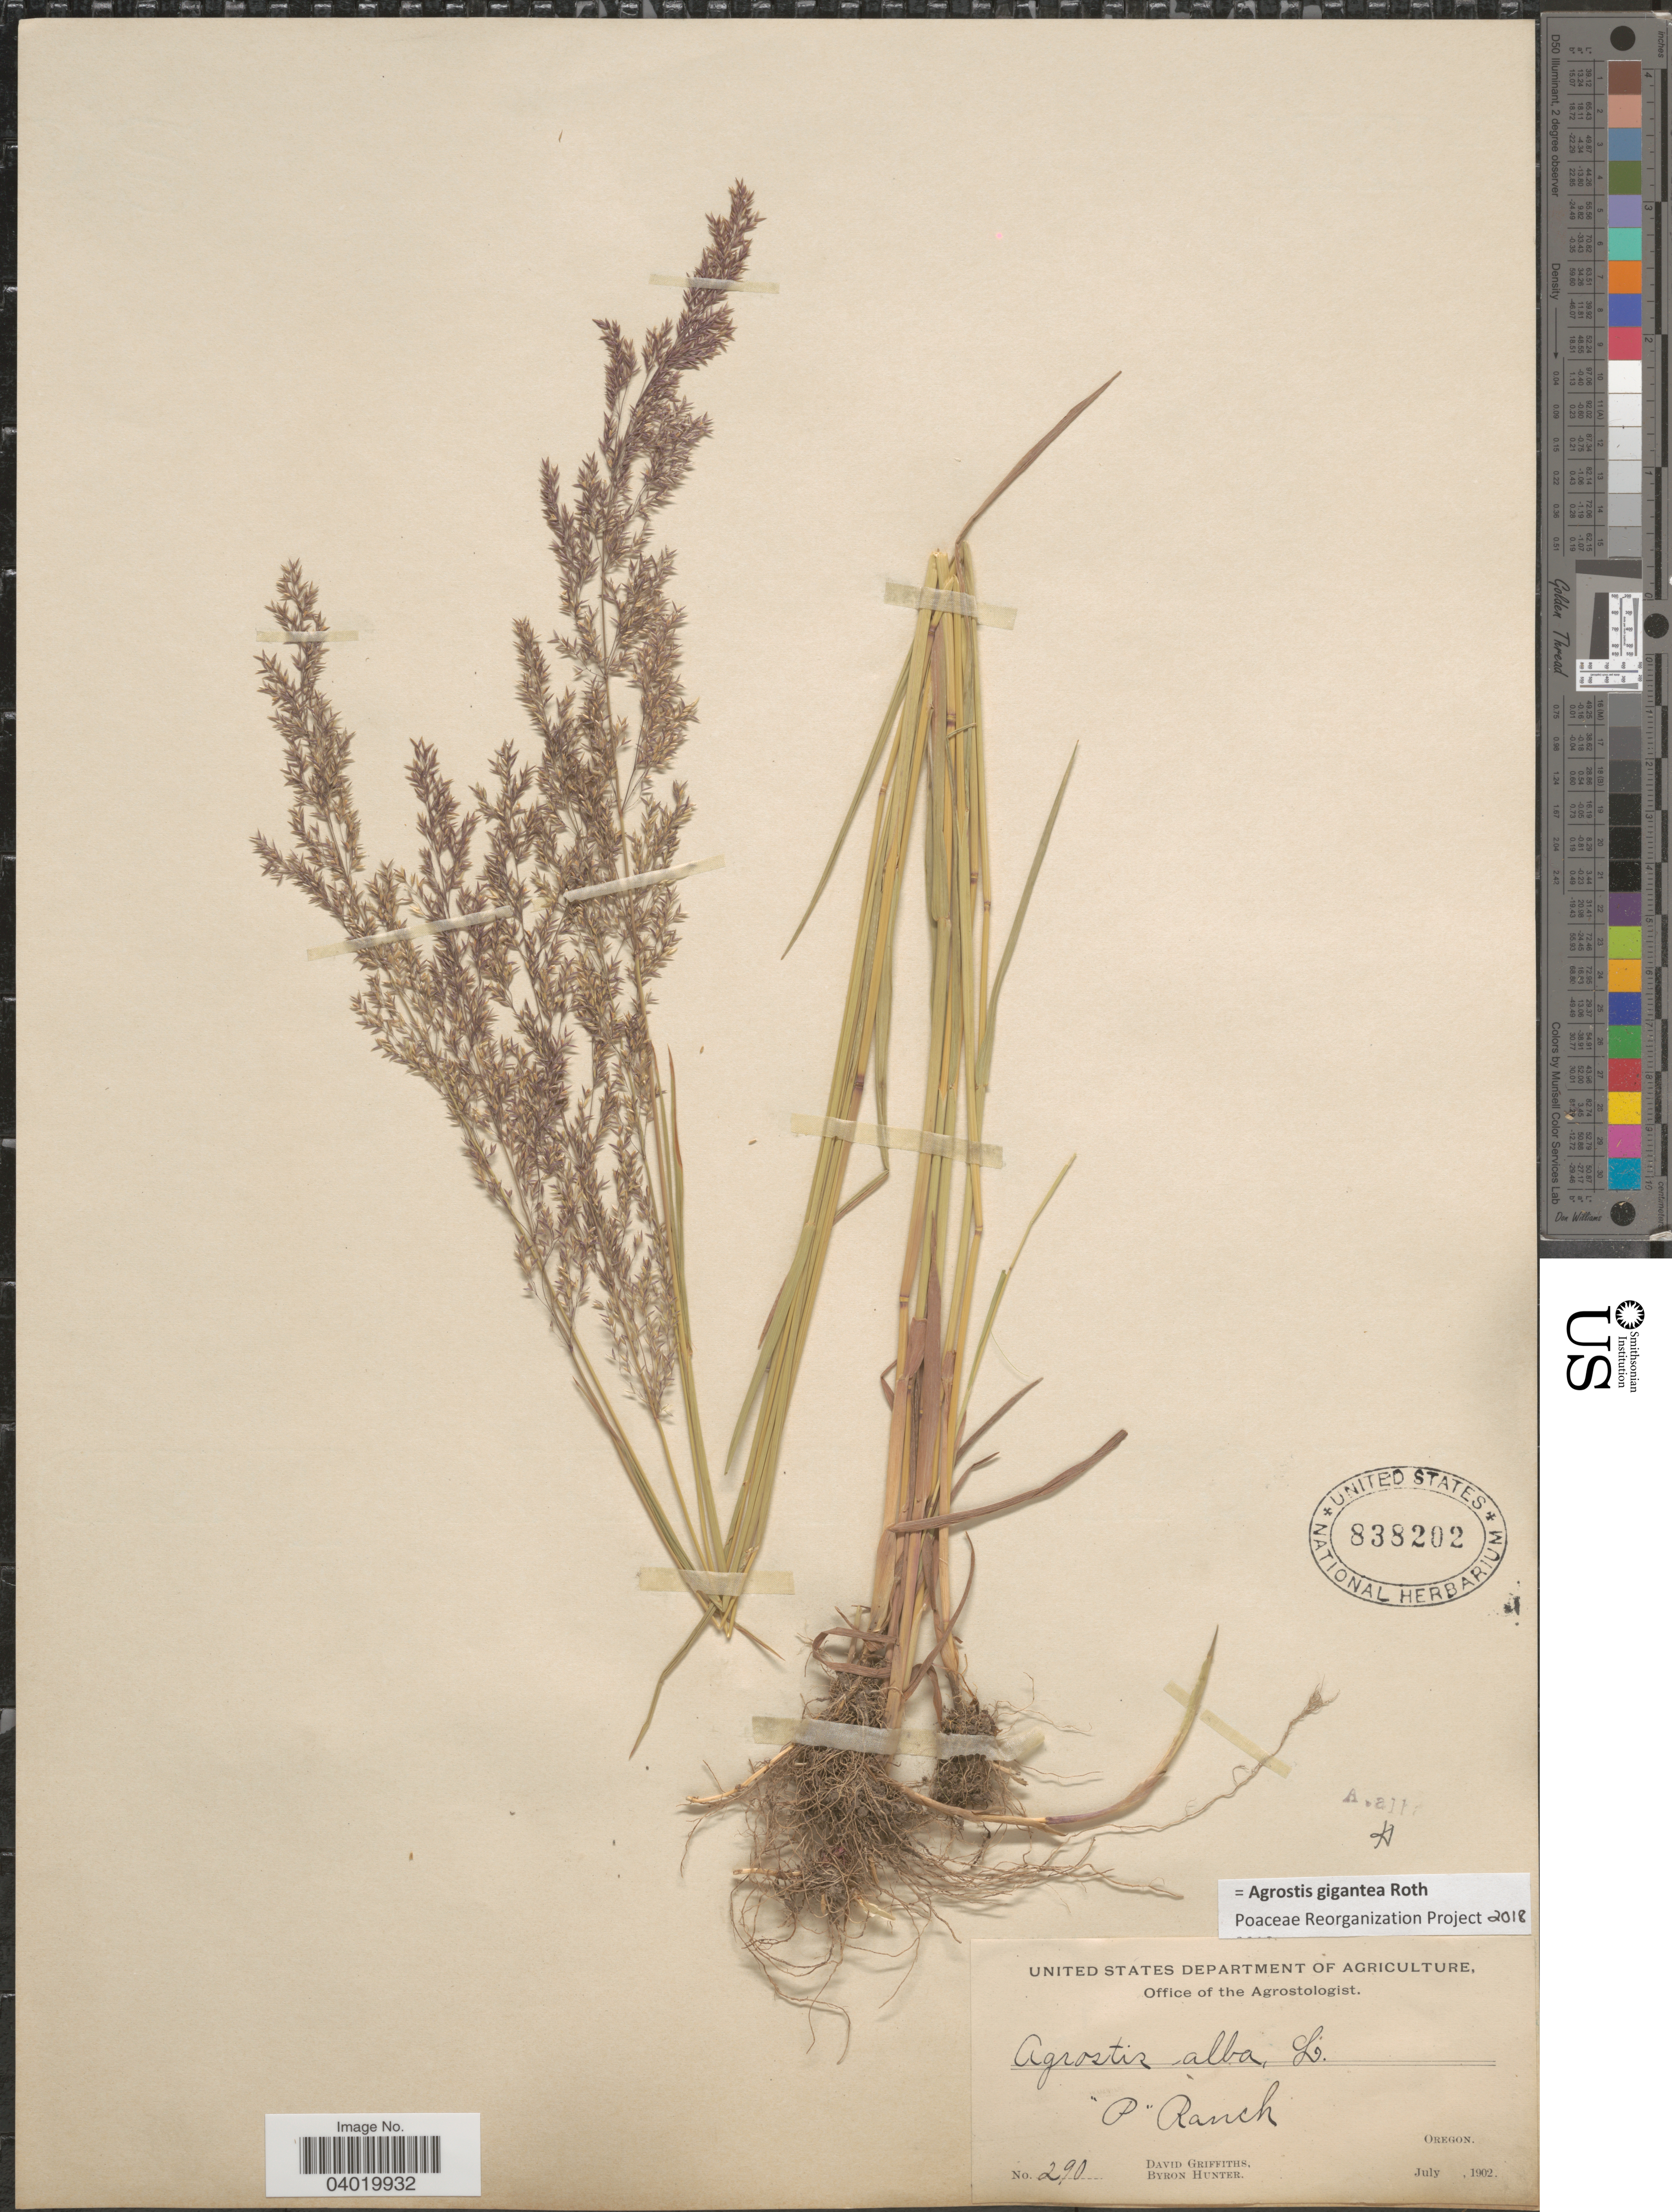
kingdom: Plantae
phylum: Tracheophyta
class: Liliopsida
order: Poales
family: Poaceae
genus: Agrostis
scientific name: Agrostis gigantea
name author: Roth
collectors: D. Griffiths & B. Hunter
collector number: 290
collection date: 1902-07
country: United States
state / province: Oregon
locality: P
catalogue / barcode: US 838202